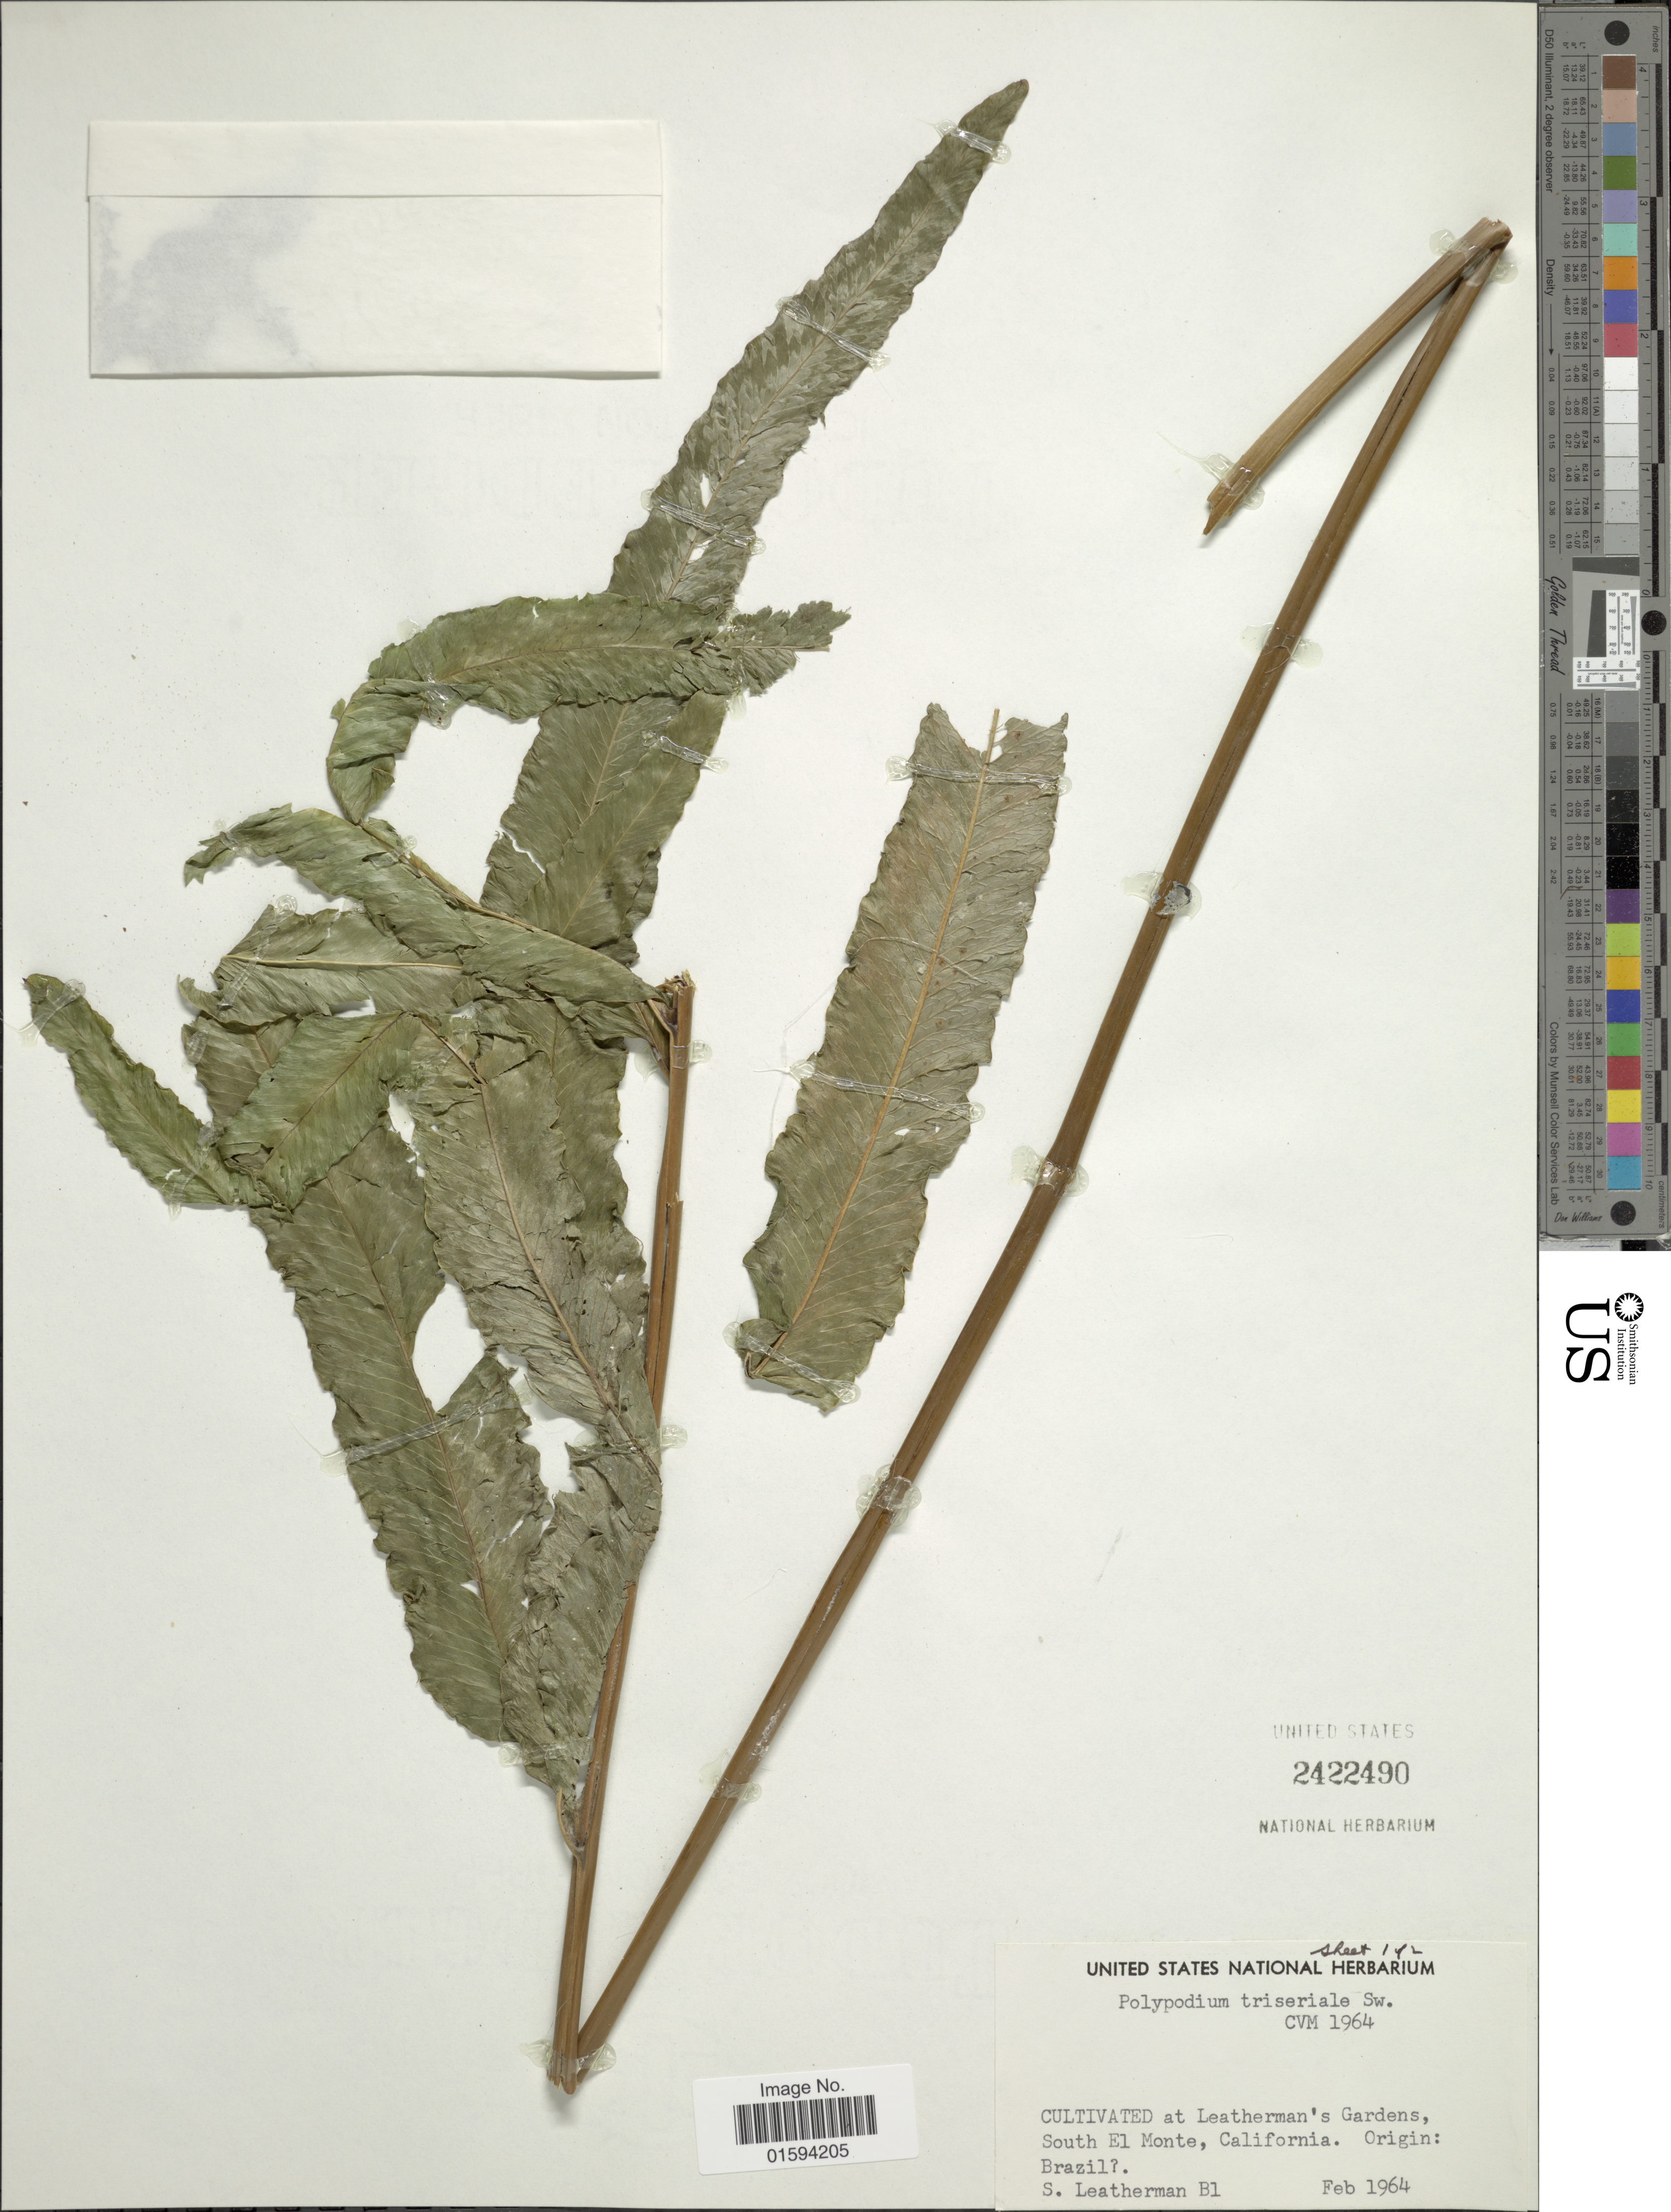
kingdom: Plantae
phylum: Tracheophyta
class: Polypodiopsida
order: Polypodiales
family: Polypodiaceae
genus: Polypodium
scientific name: Polypodium triseriale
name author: Sw.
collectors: S. Leatherman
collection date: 1964-02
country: United States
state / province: California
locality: Leatherman's Gardens, South El Monte, California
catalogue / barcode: US 2422490